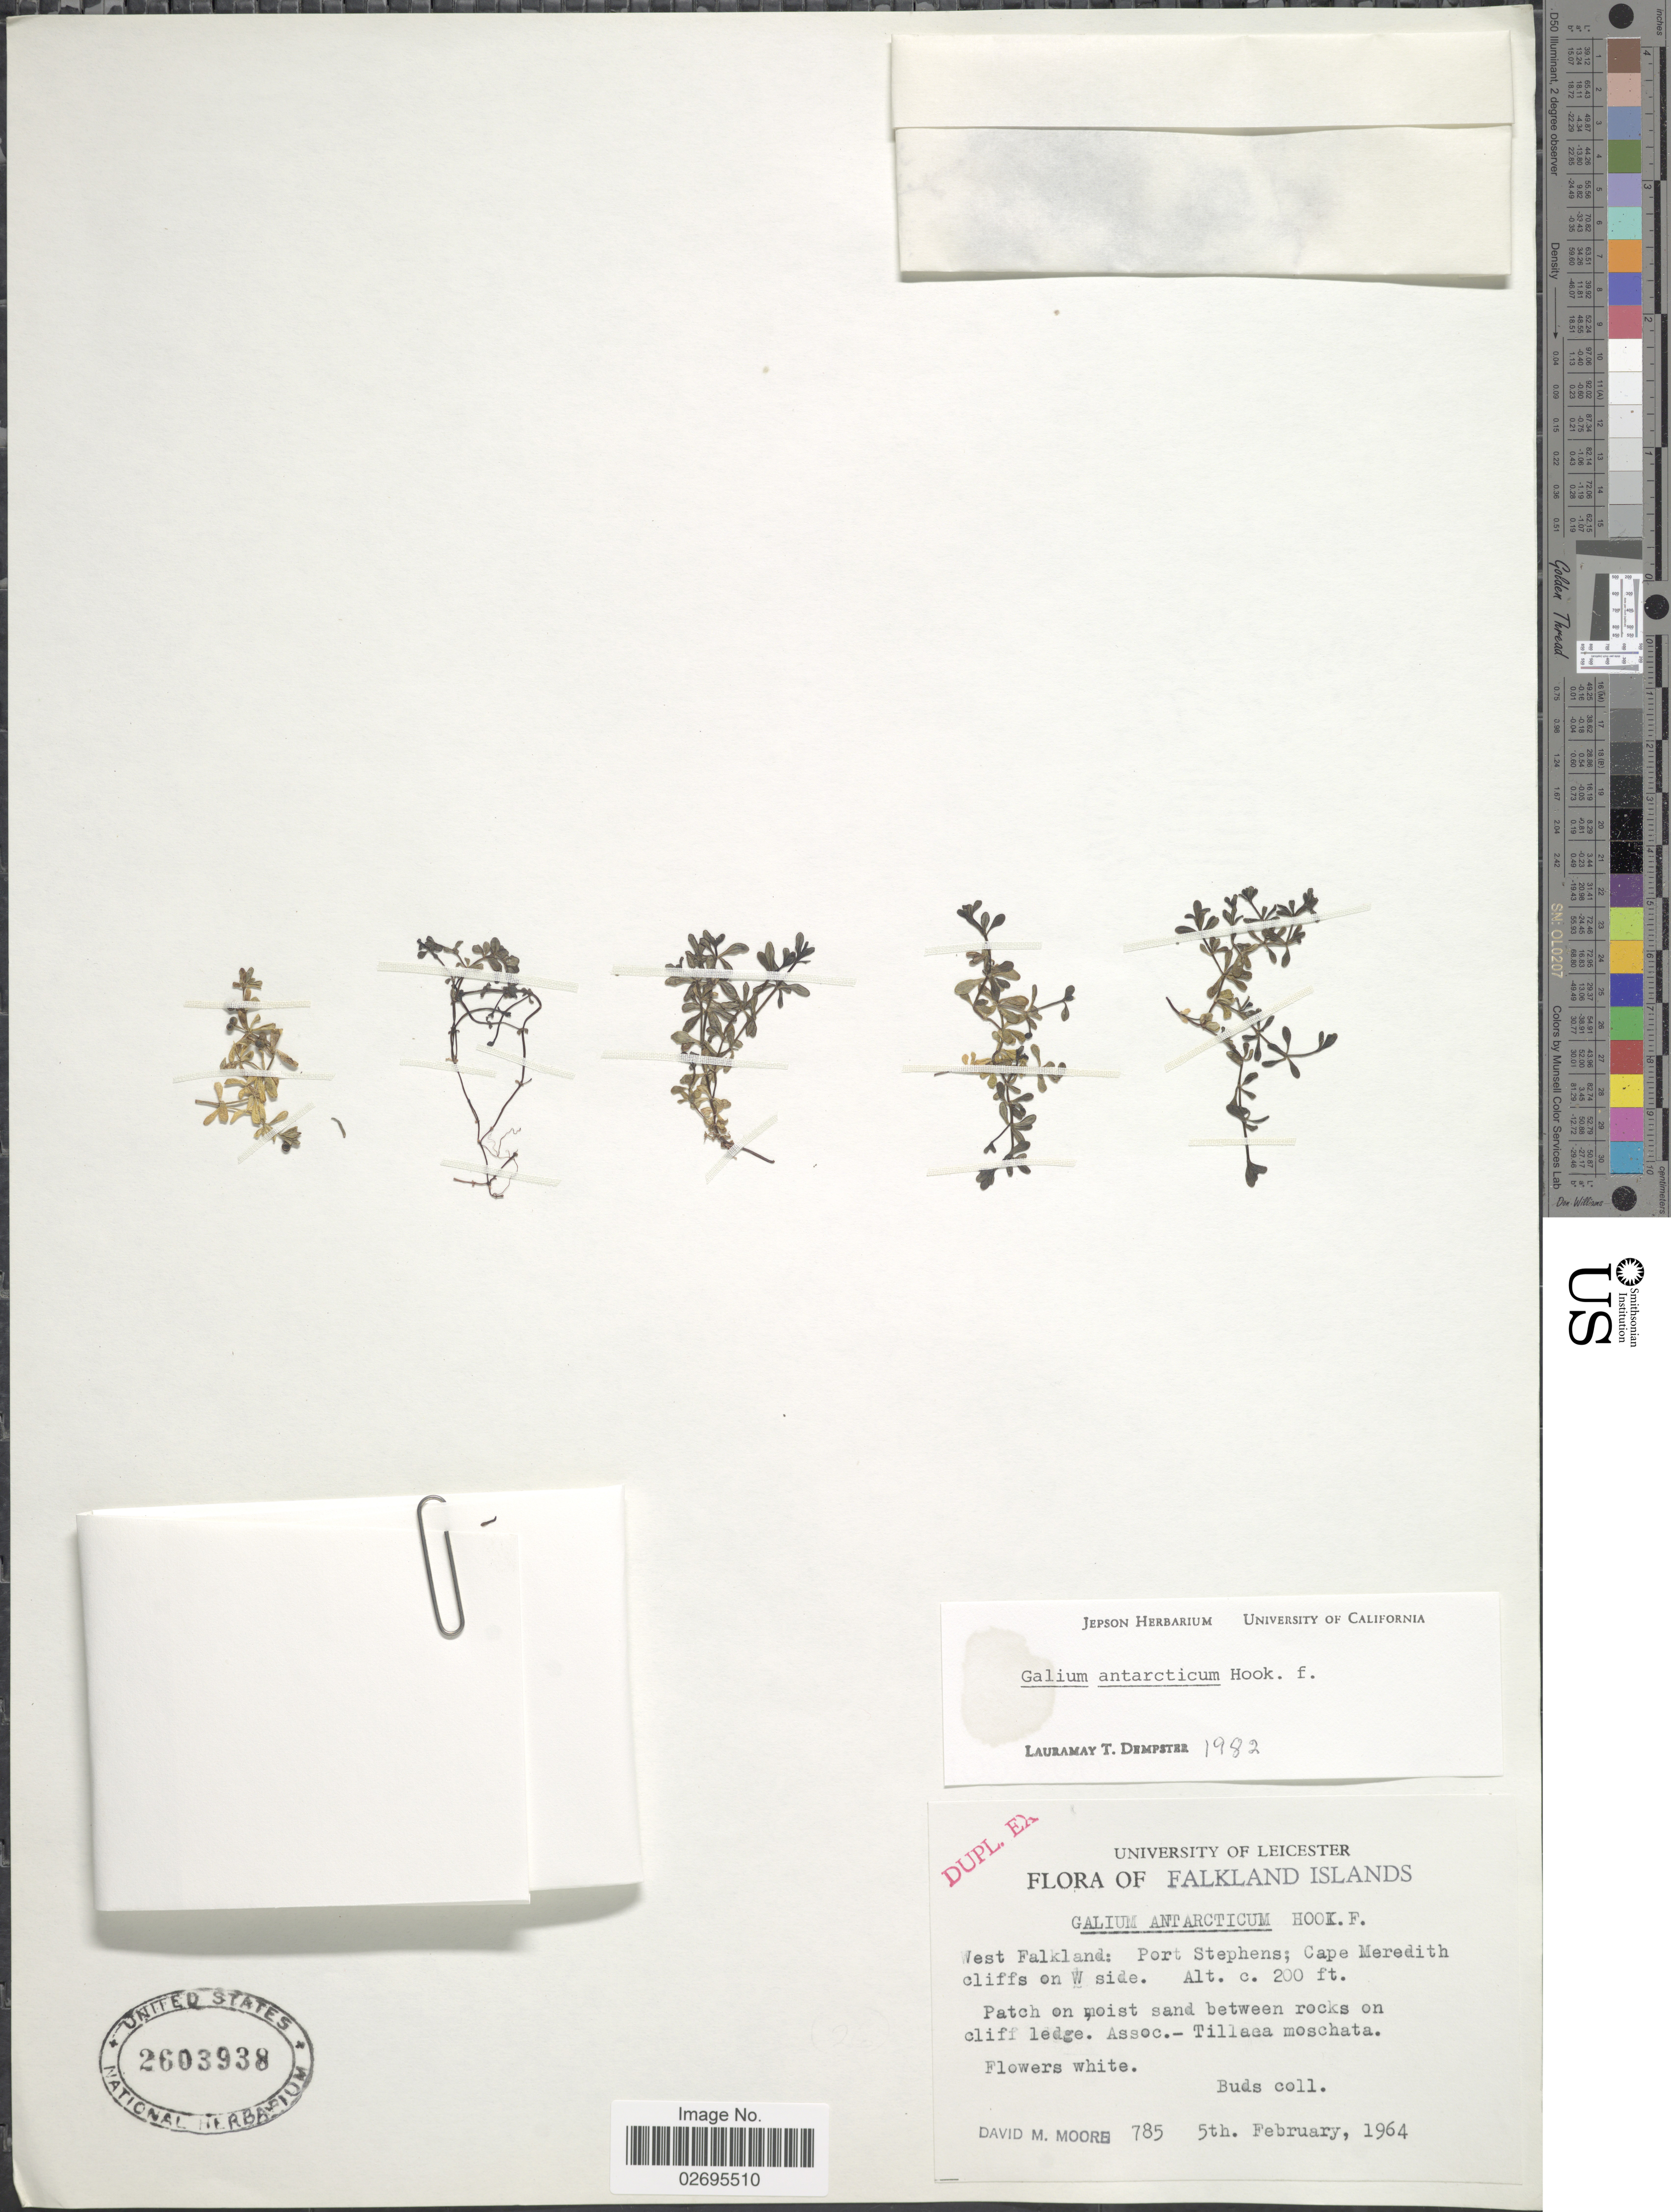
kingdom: Plantae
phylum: Tracheophyta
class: Magnoliopsida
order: Gentianales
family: Rubiaceae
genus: Galium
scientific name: Galium antarcticum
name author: Hook. f.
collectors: D. Moore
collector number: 785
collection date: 1964-02-05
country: Falkland Islands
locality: West Falkland: Port Stephens; Cape Meredith cliffs on W side, Patch on W side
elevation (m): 61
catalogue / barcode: US 2603938